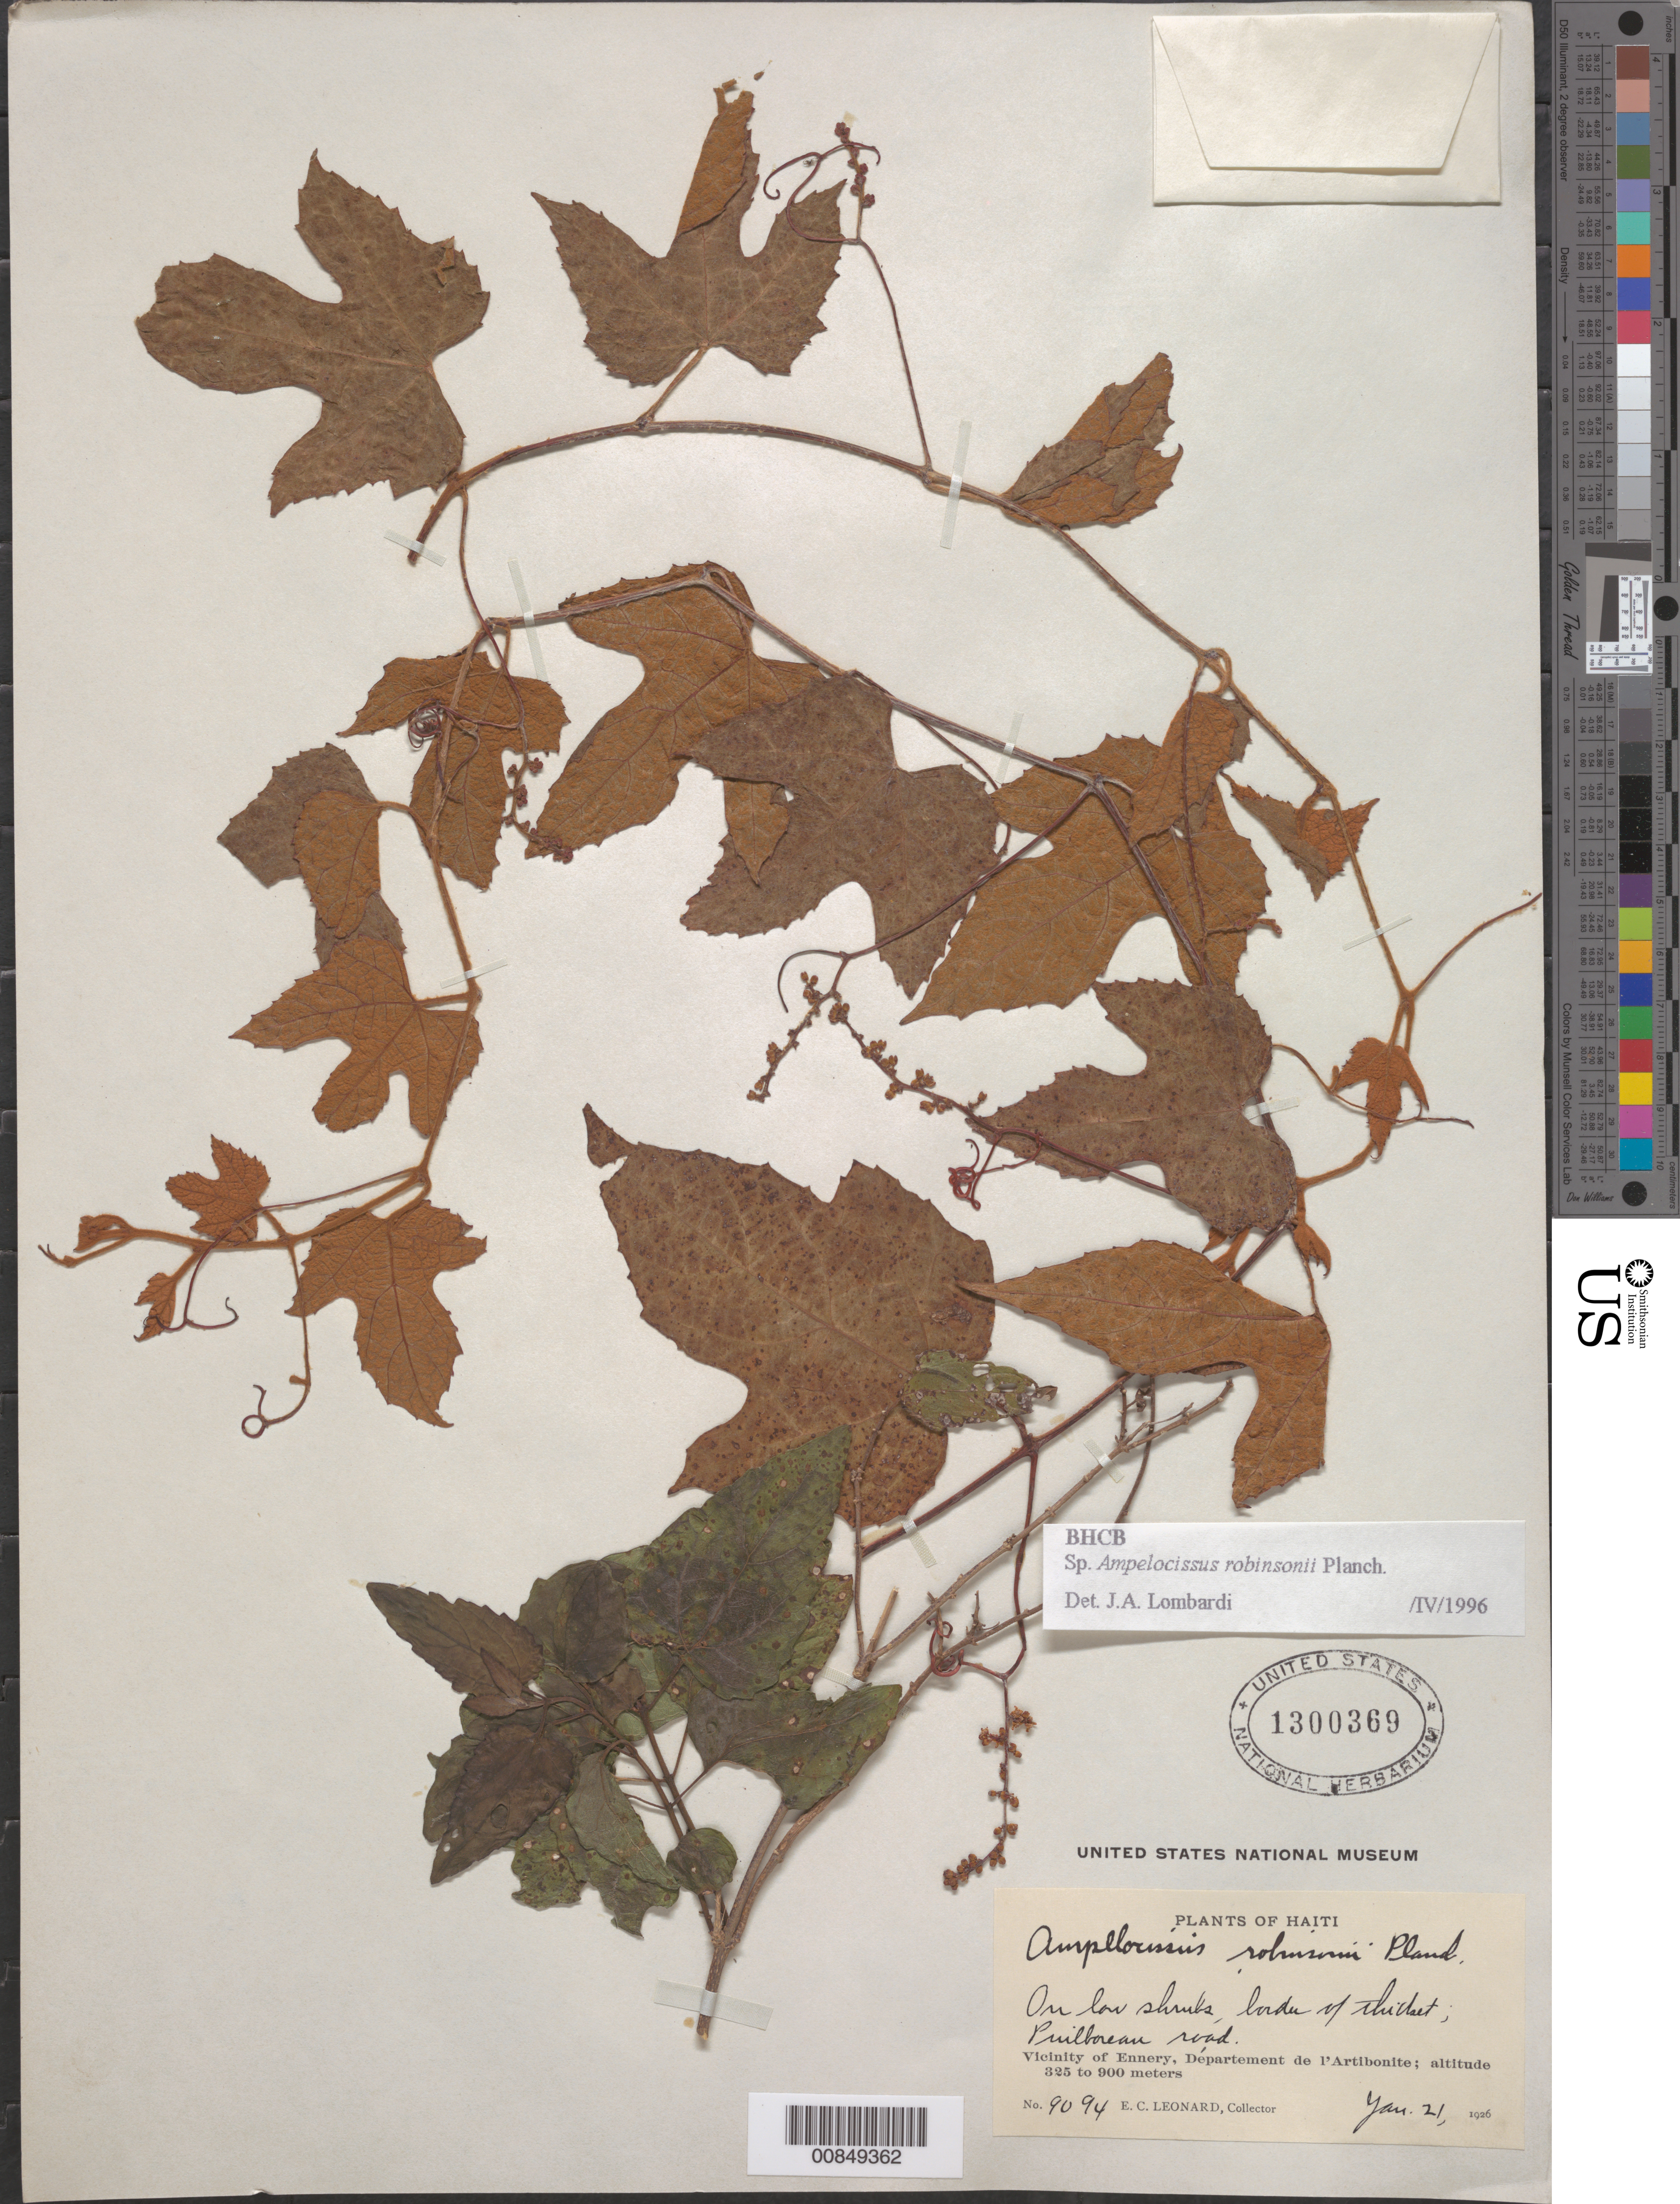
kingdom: Plantae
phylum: Tracheophyta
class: Magnoliopsida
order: Vitales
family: Vitaceae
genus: Ampelocissus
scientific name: Ampelocissus robinsonii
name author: Planch.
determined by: Lombardi, Julio A.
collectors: E. C. Leonard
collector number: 9094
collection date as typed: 21 Jan 1926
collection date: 1926-01-21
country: Haiti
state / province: Artibonite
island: Hispaniola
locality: Vicinity of Ennery, Puilboreau Road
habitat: On low shrubs, border of thicket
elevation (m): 325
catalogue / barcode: US 1300369